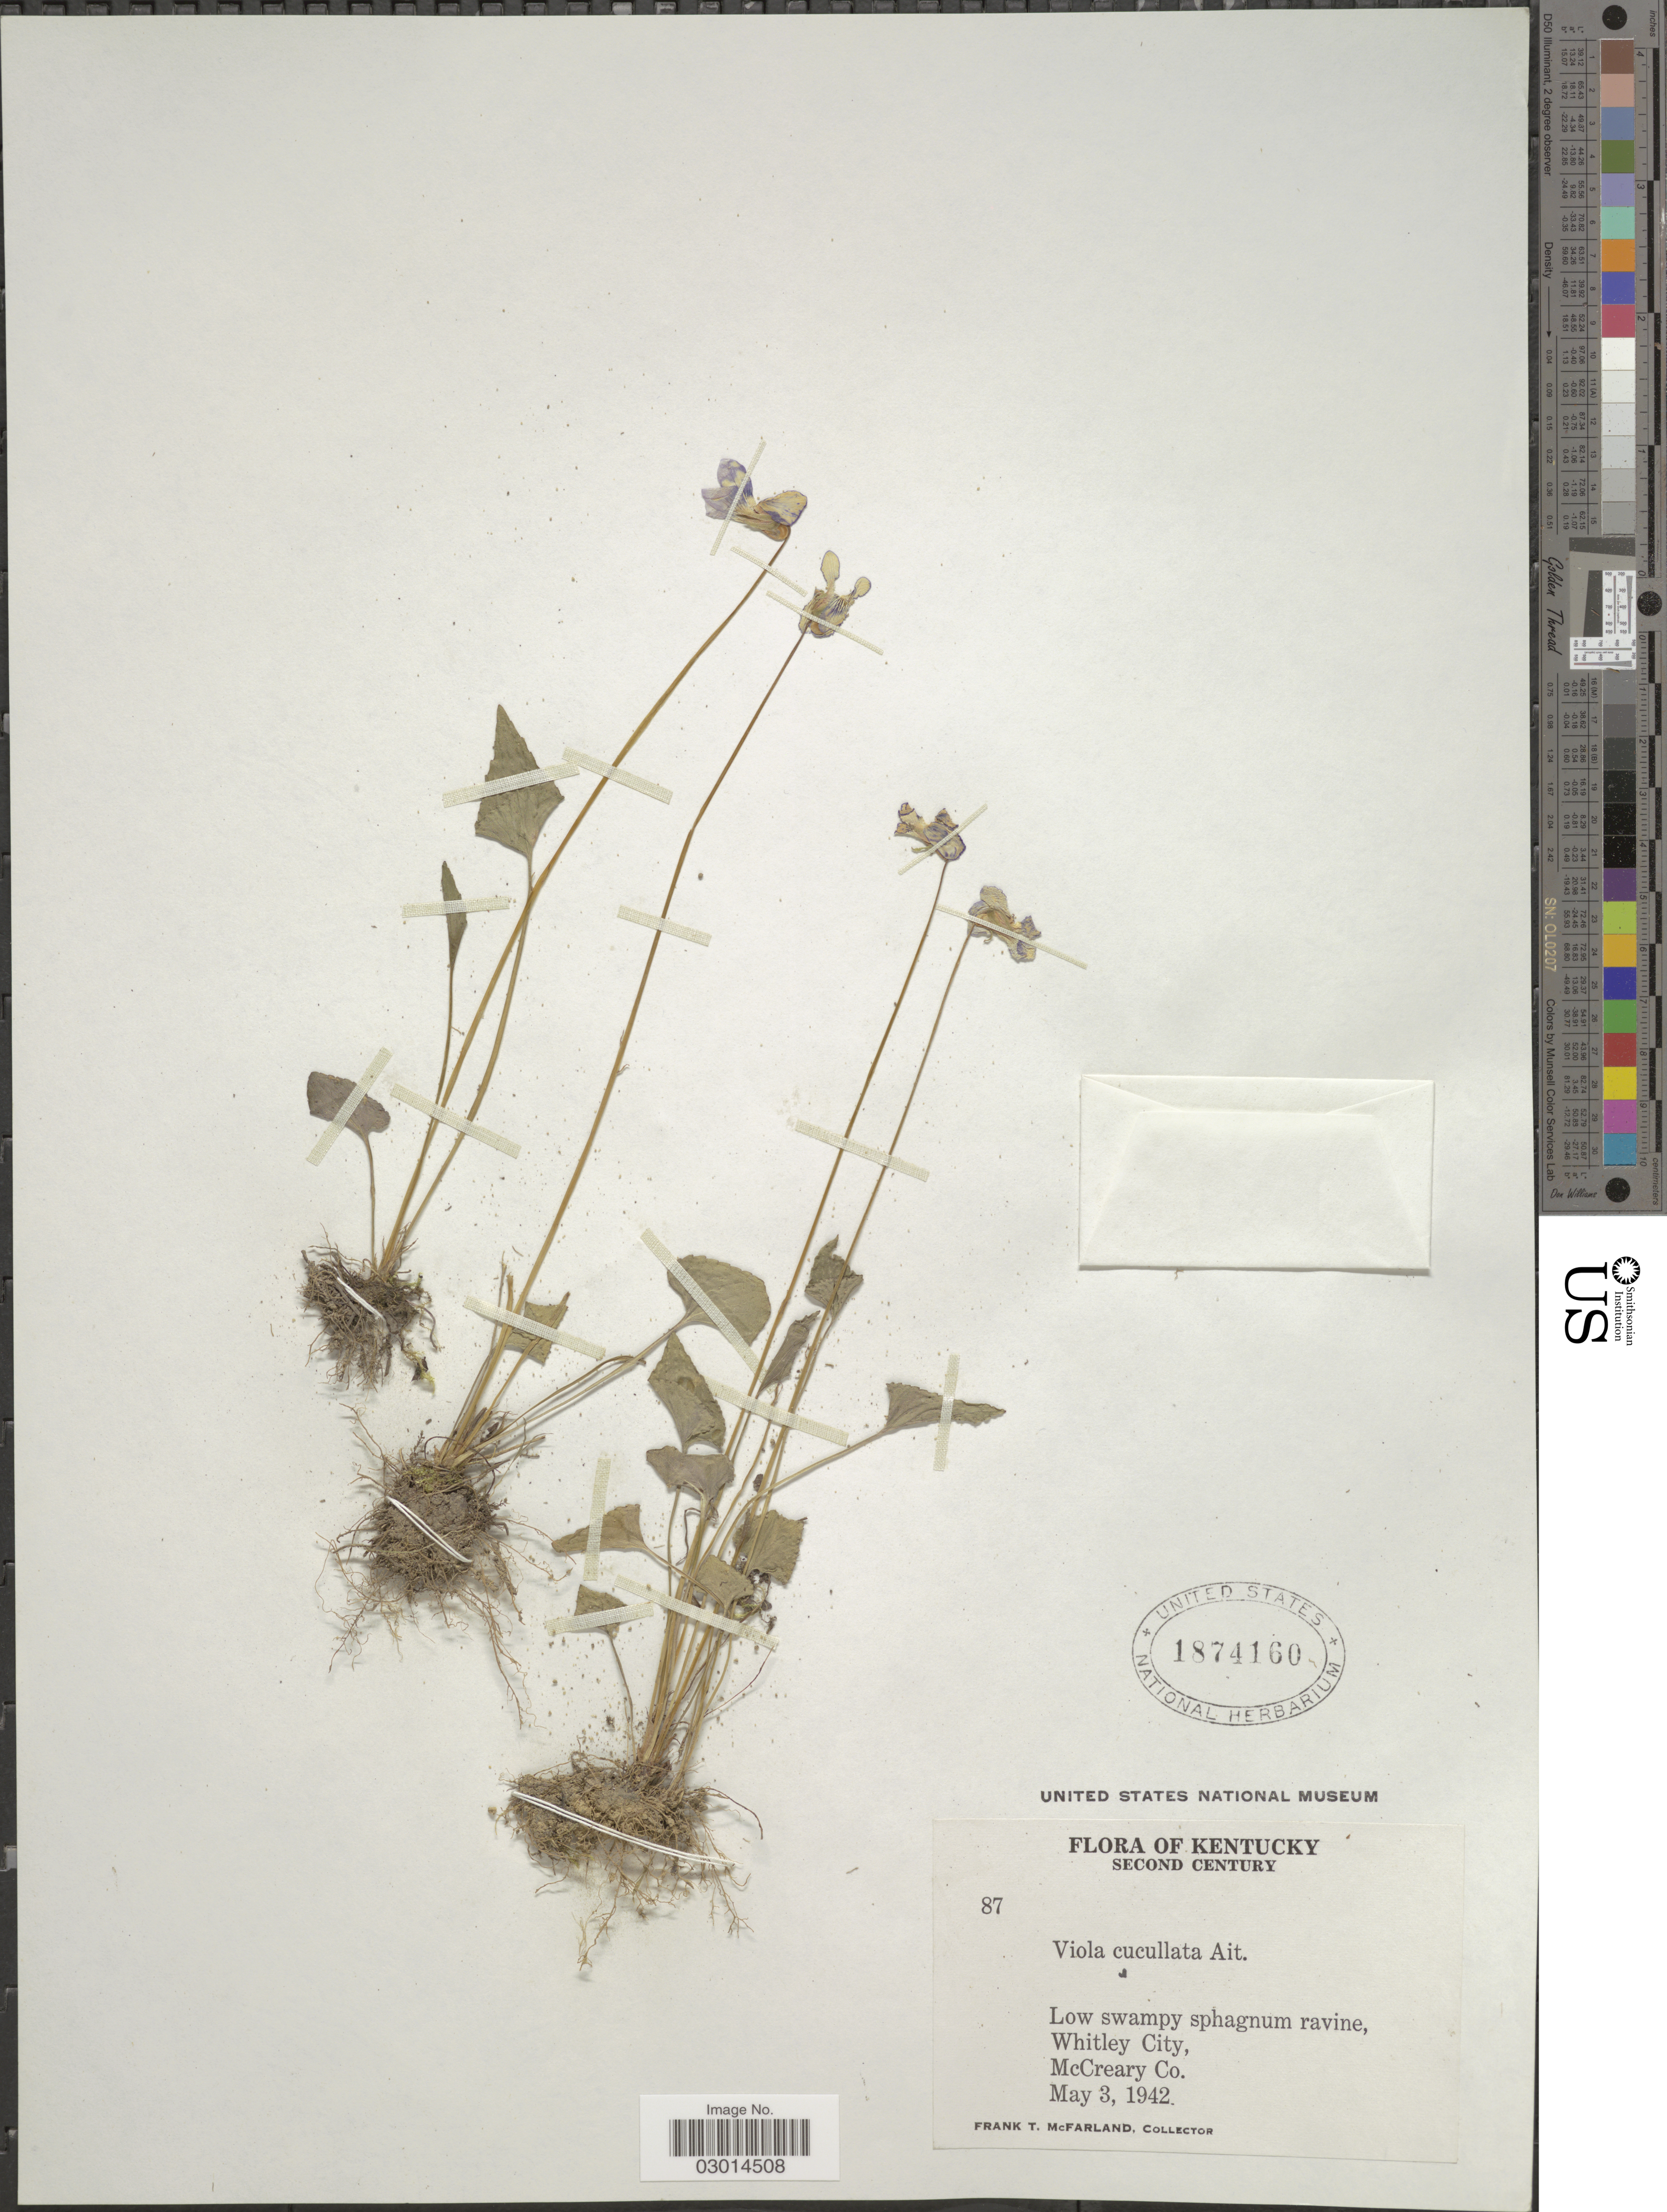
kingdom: Plantae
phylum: Tracheophyta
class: Magnoliopsida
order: Malpighiales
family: Violaceae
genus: Viola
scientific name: Viola cucullata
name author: Aiton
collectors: F. McFarland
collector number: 87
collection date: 1942-05-03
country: United States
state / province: Kentucky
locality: Second Century, Whitley City, McCreary Co.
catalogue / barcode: US 1874160